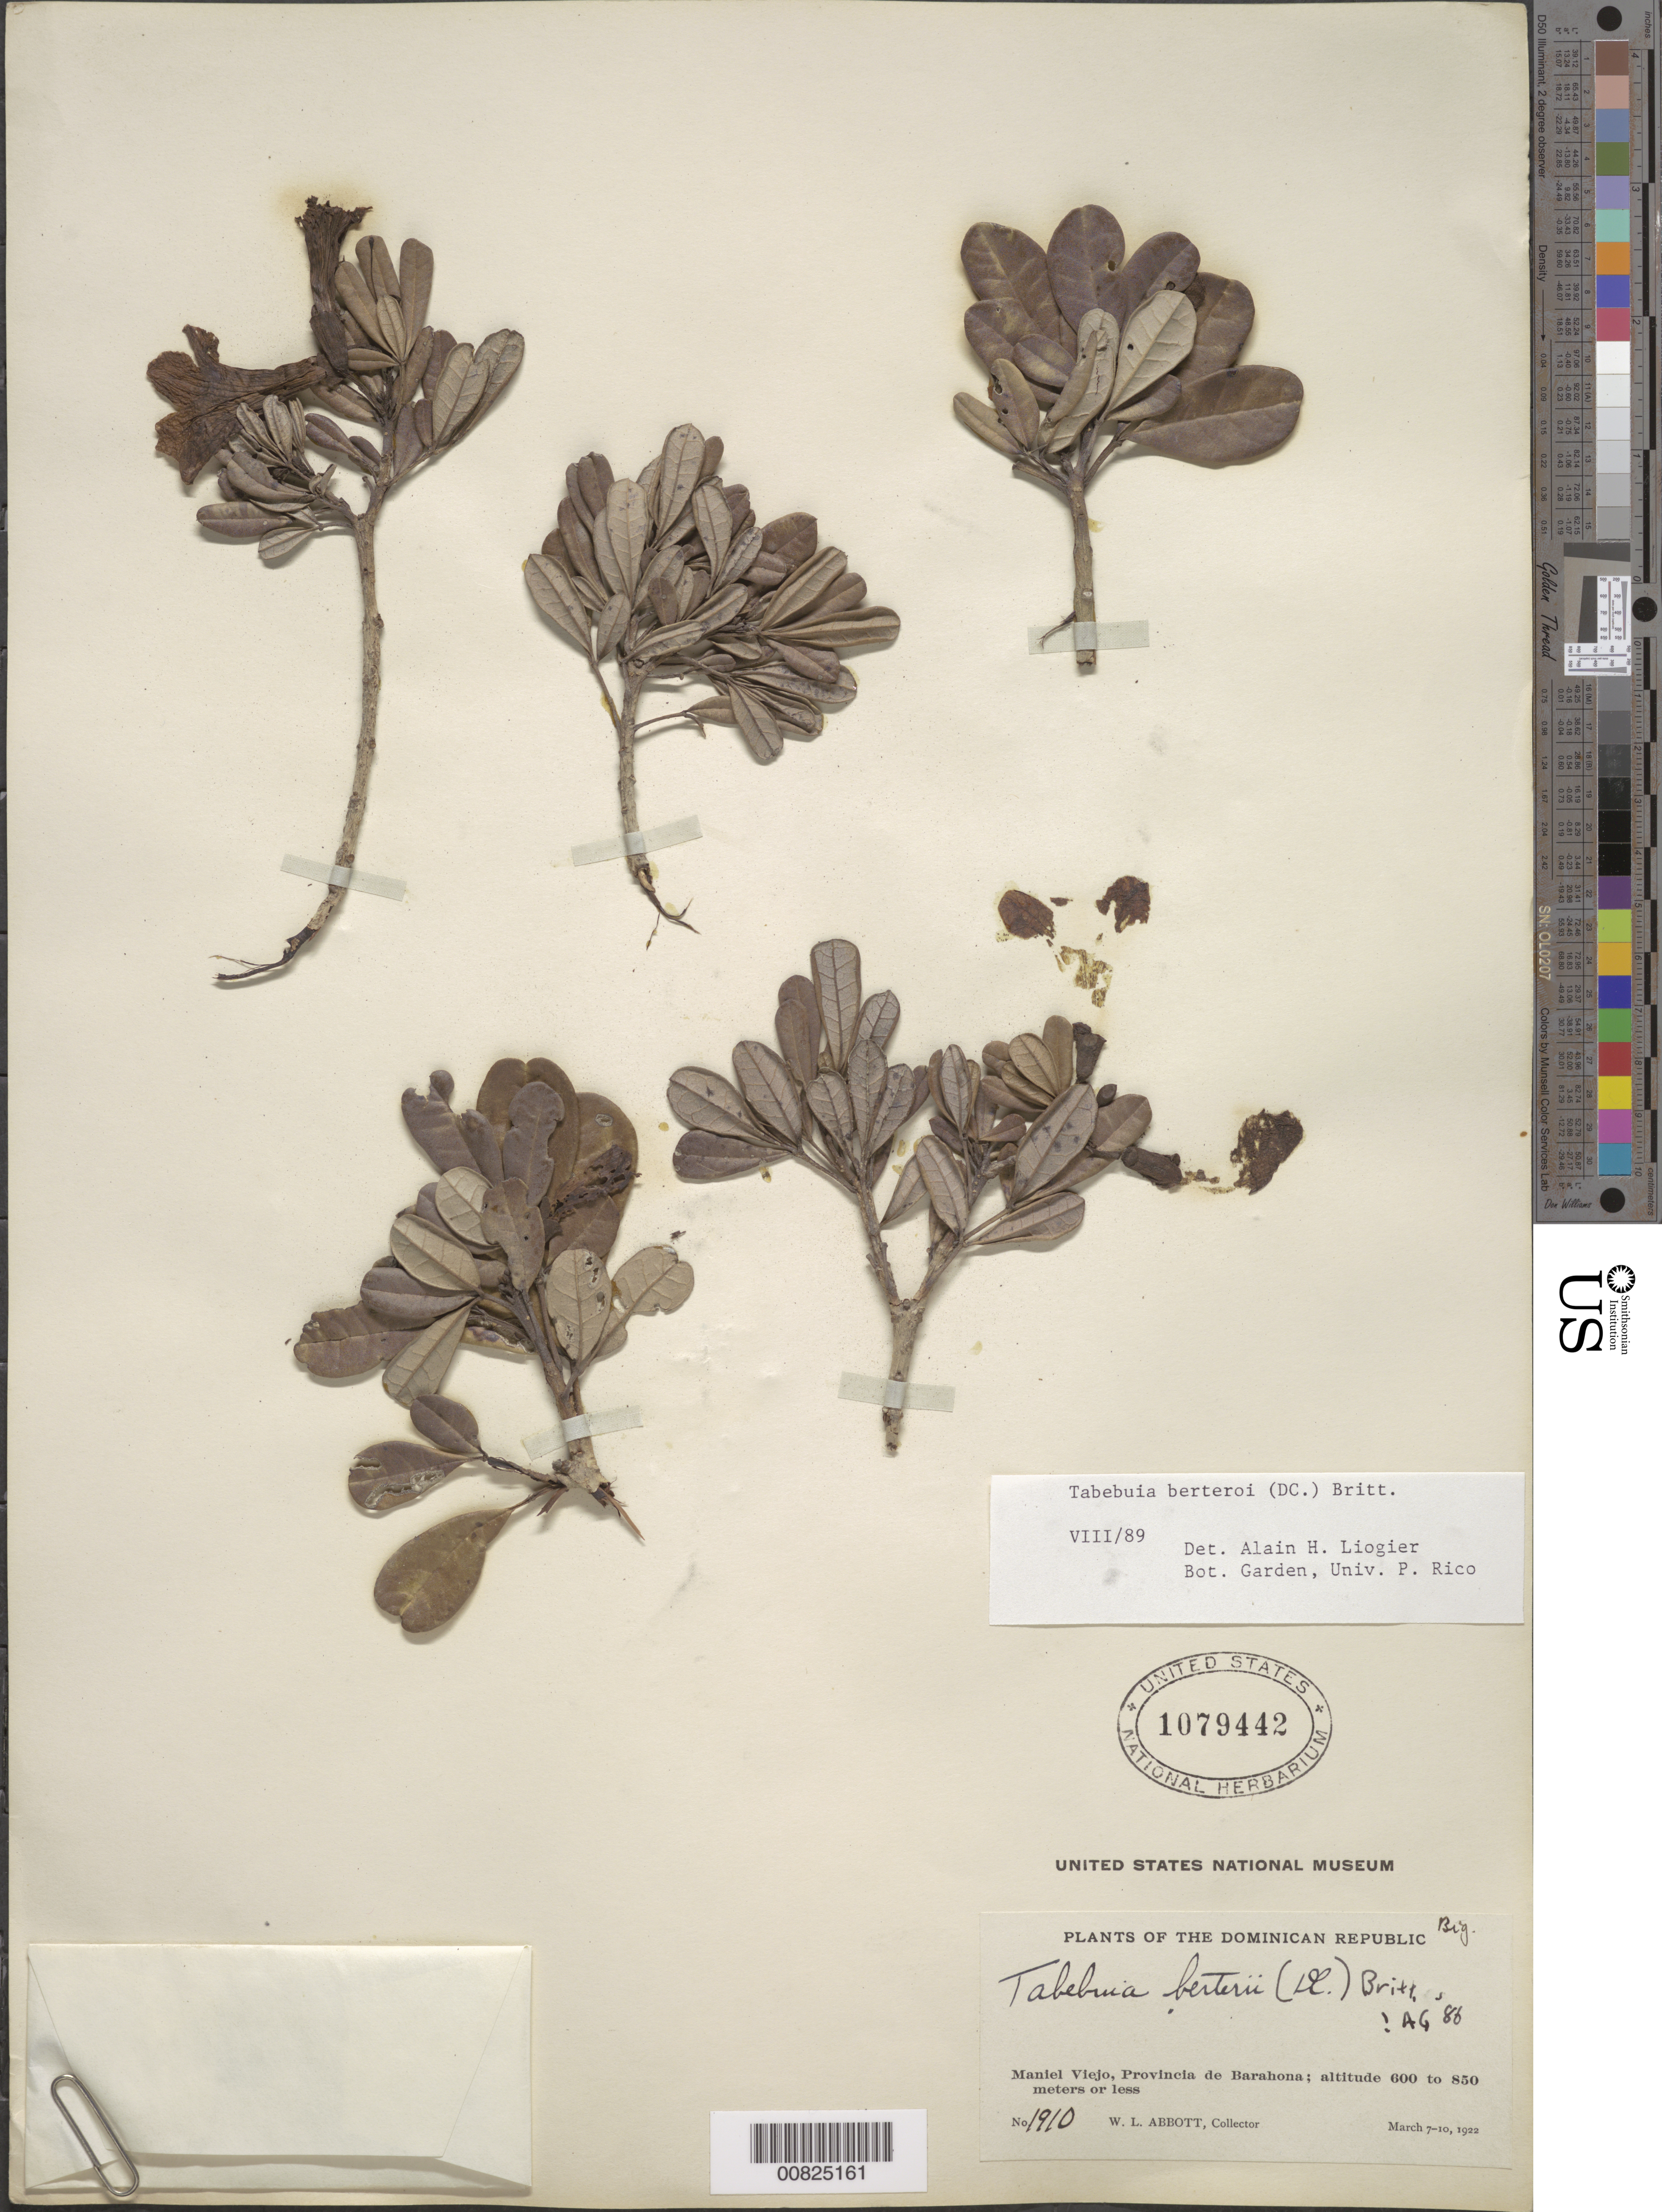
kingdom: Plantae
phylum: Tracheophyta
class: Magnoliopsida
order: Lamiales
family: Bignoniaceae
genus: Tabebuia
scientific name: Tabebuia berteroi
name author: (DC.) Britton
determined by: Liogier, Alain H.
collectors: W. L. Abbott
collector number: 1910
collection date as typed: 07 Mar 1922 to 10 Mar 1922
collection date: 1922-03-07/1922-03-10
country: Dominican Republic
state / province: Barahona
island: Hispaniola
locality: Maniel Viejo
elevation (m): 600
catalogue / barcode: US 1079442